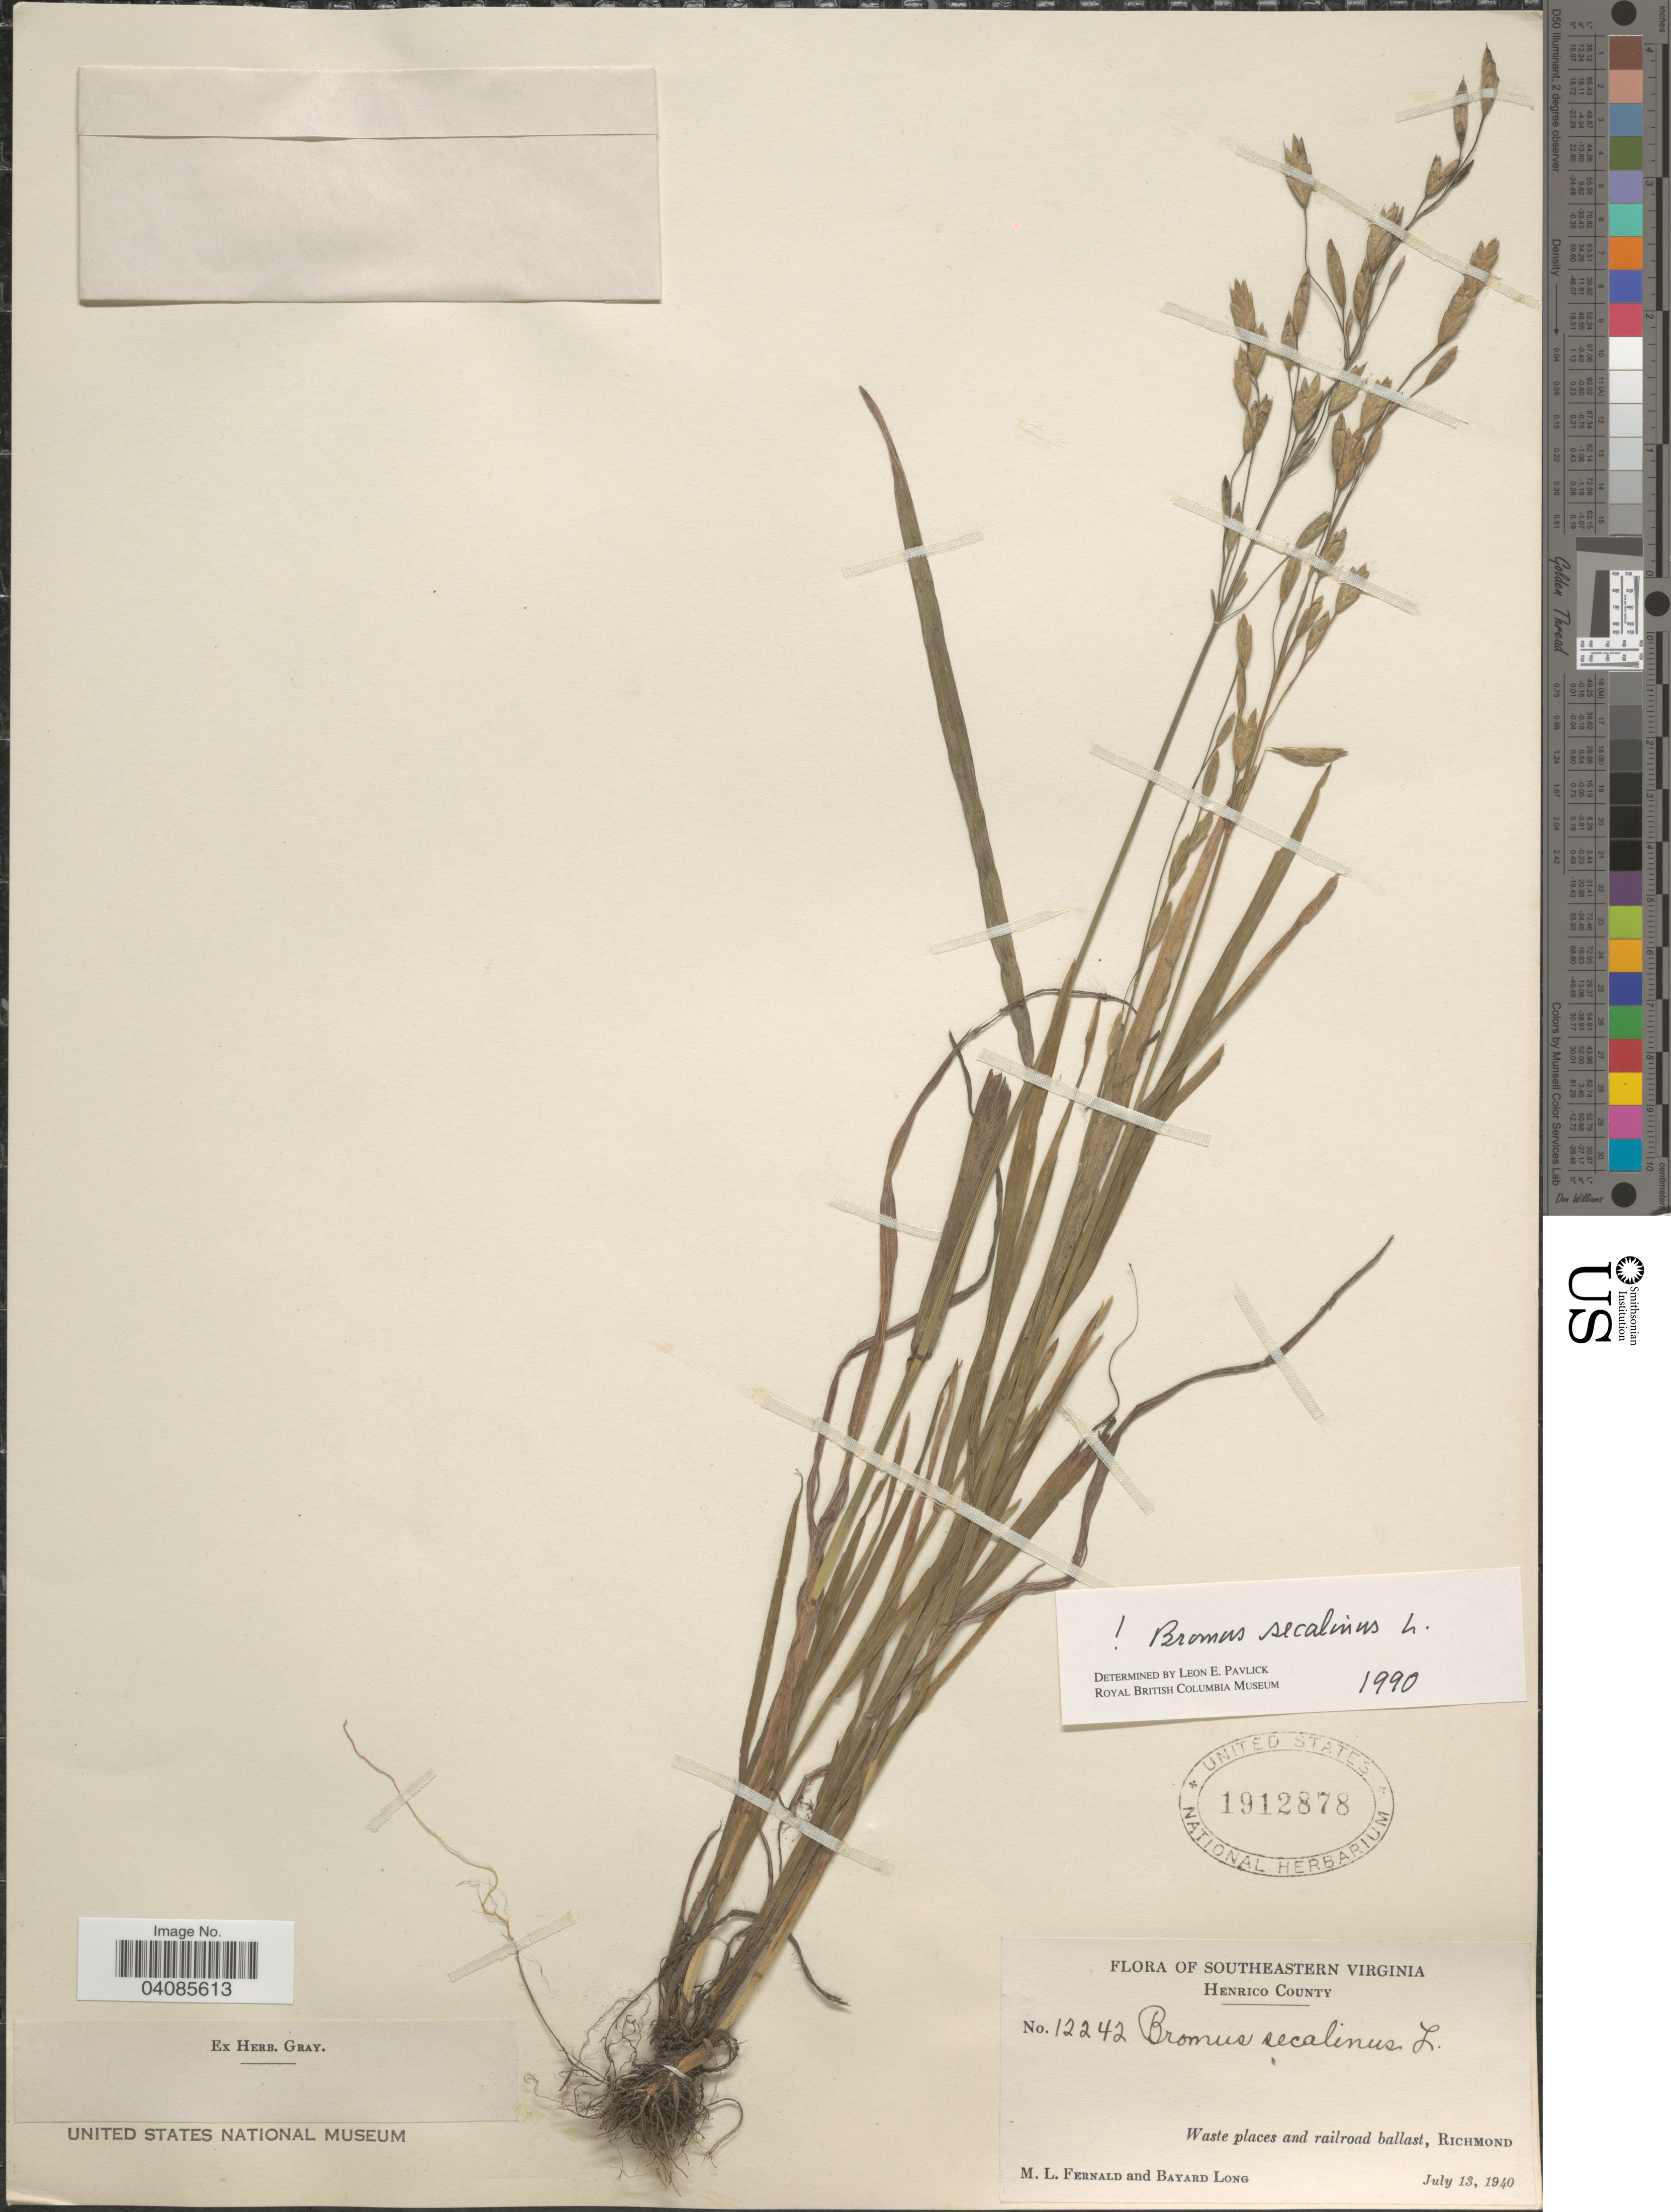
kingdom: Plantae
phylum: Tracheophyta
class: Liliopsida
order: Poales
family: Poaceae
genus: Bromus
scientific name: Bromus sitchensis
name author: Trin. in Bong.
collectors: M. L. Fernald & B. Long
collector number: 12242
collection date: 1940-07-13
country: United States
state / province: Virginia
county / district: City of Richmond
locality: Southeastern Virginia. Henrico County. Richmond.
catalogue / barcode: US 1912878